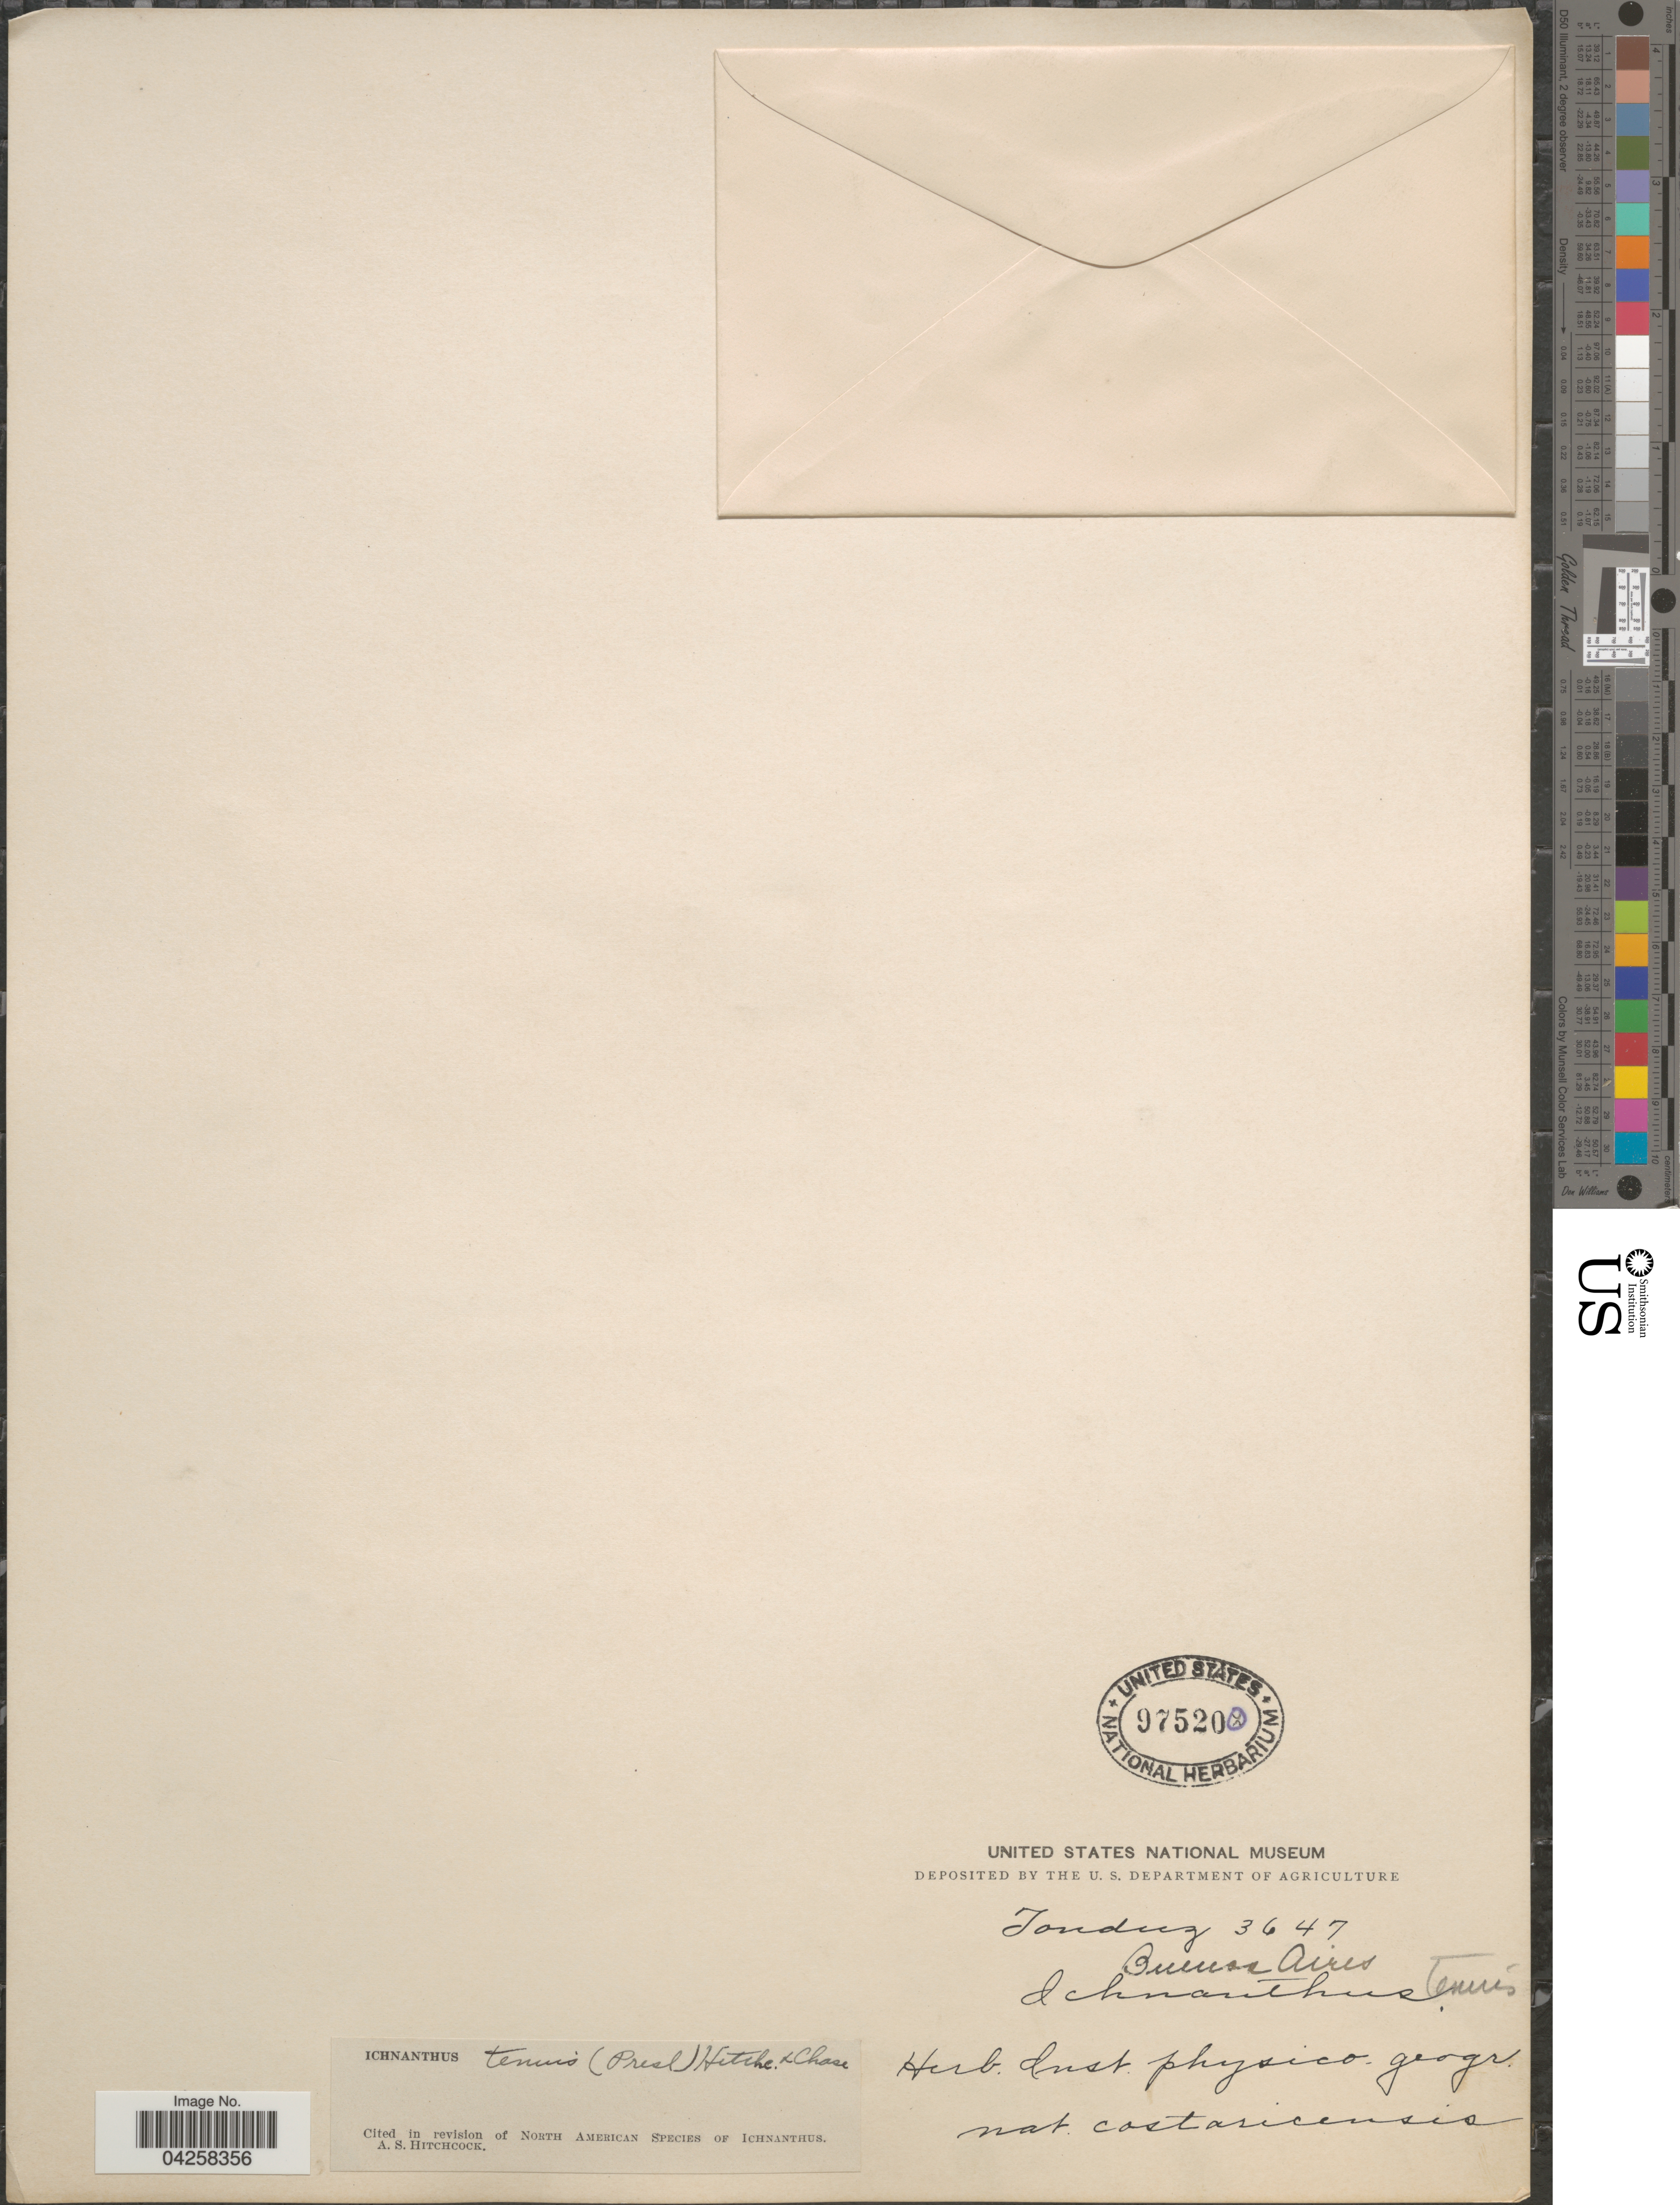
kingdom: Plantae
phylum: Tracheophyta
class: Liliopsida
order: Poales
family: Poaceae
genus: Ichnanthus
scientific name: Ichnanthus tenuis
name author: (J. Presl) Hitchc. & Chase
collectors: Tonduz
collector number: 3647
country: Costa Rica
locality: Buenos Aires.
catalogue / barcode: US 975200